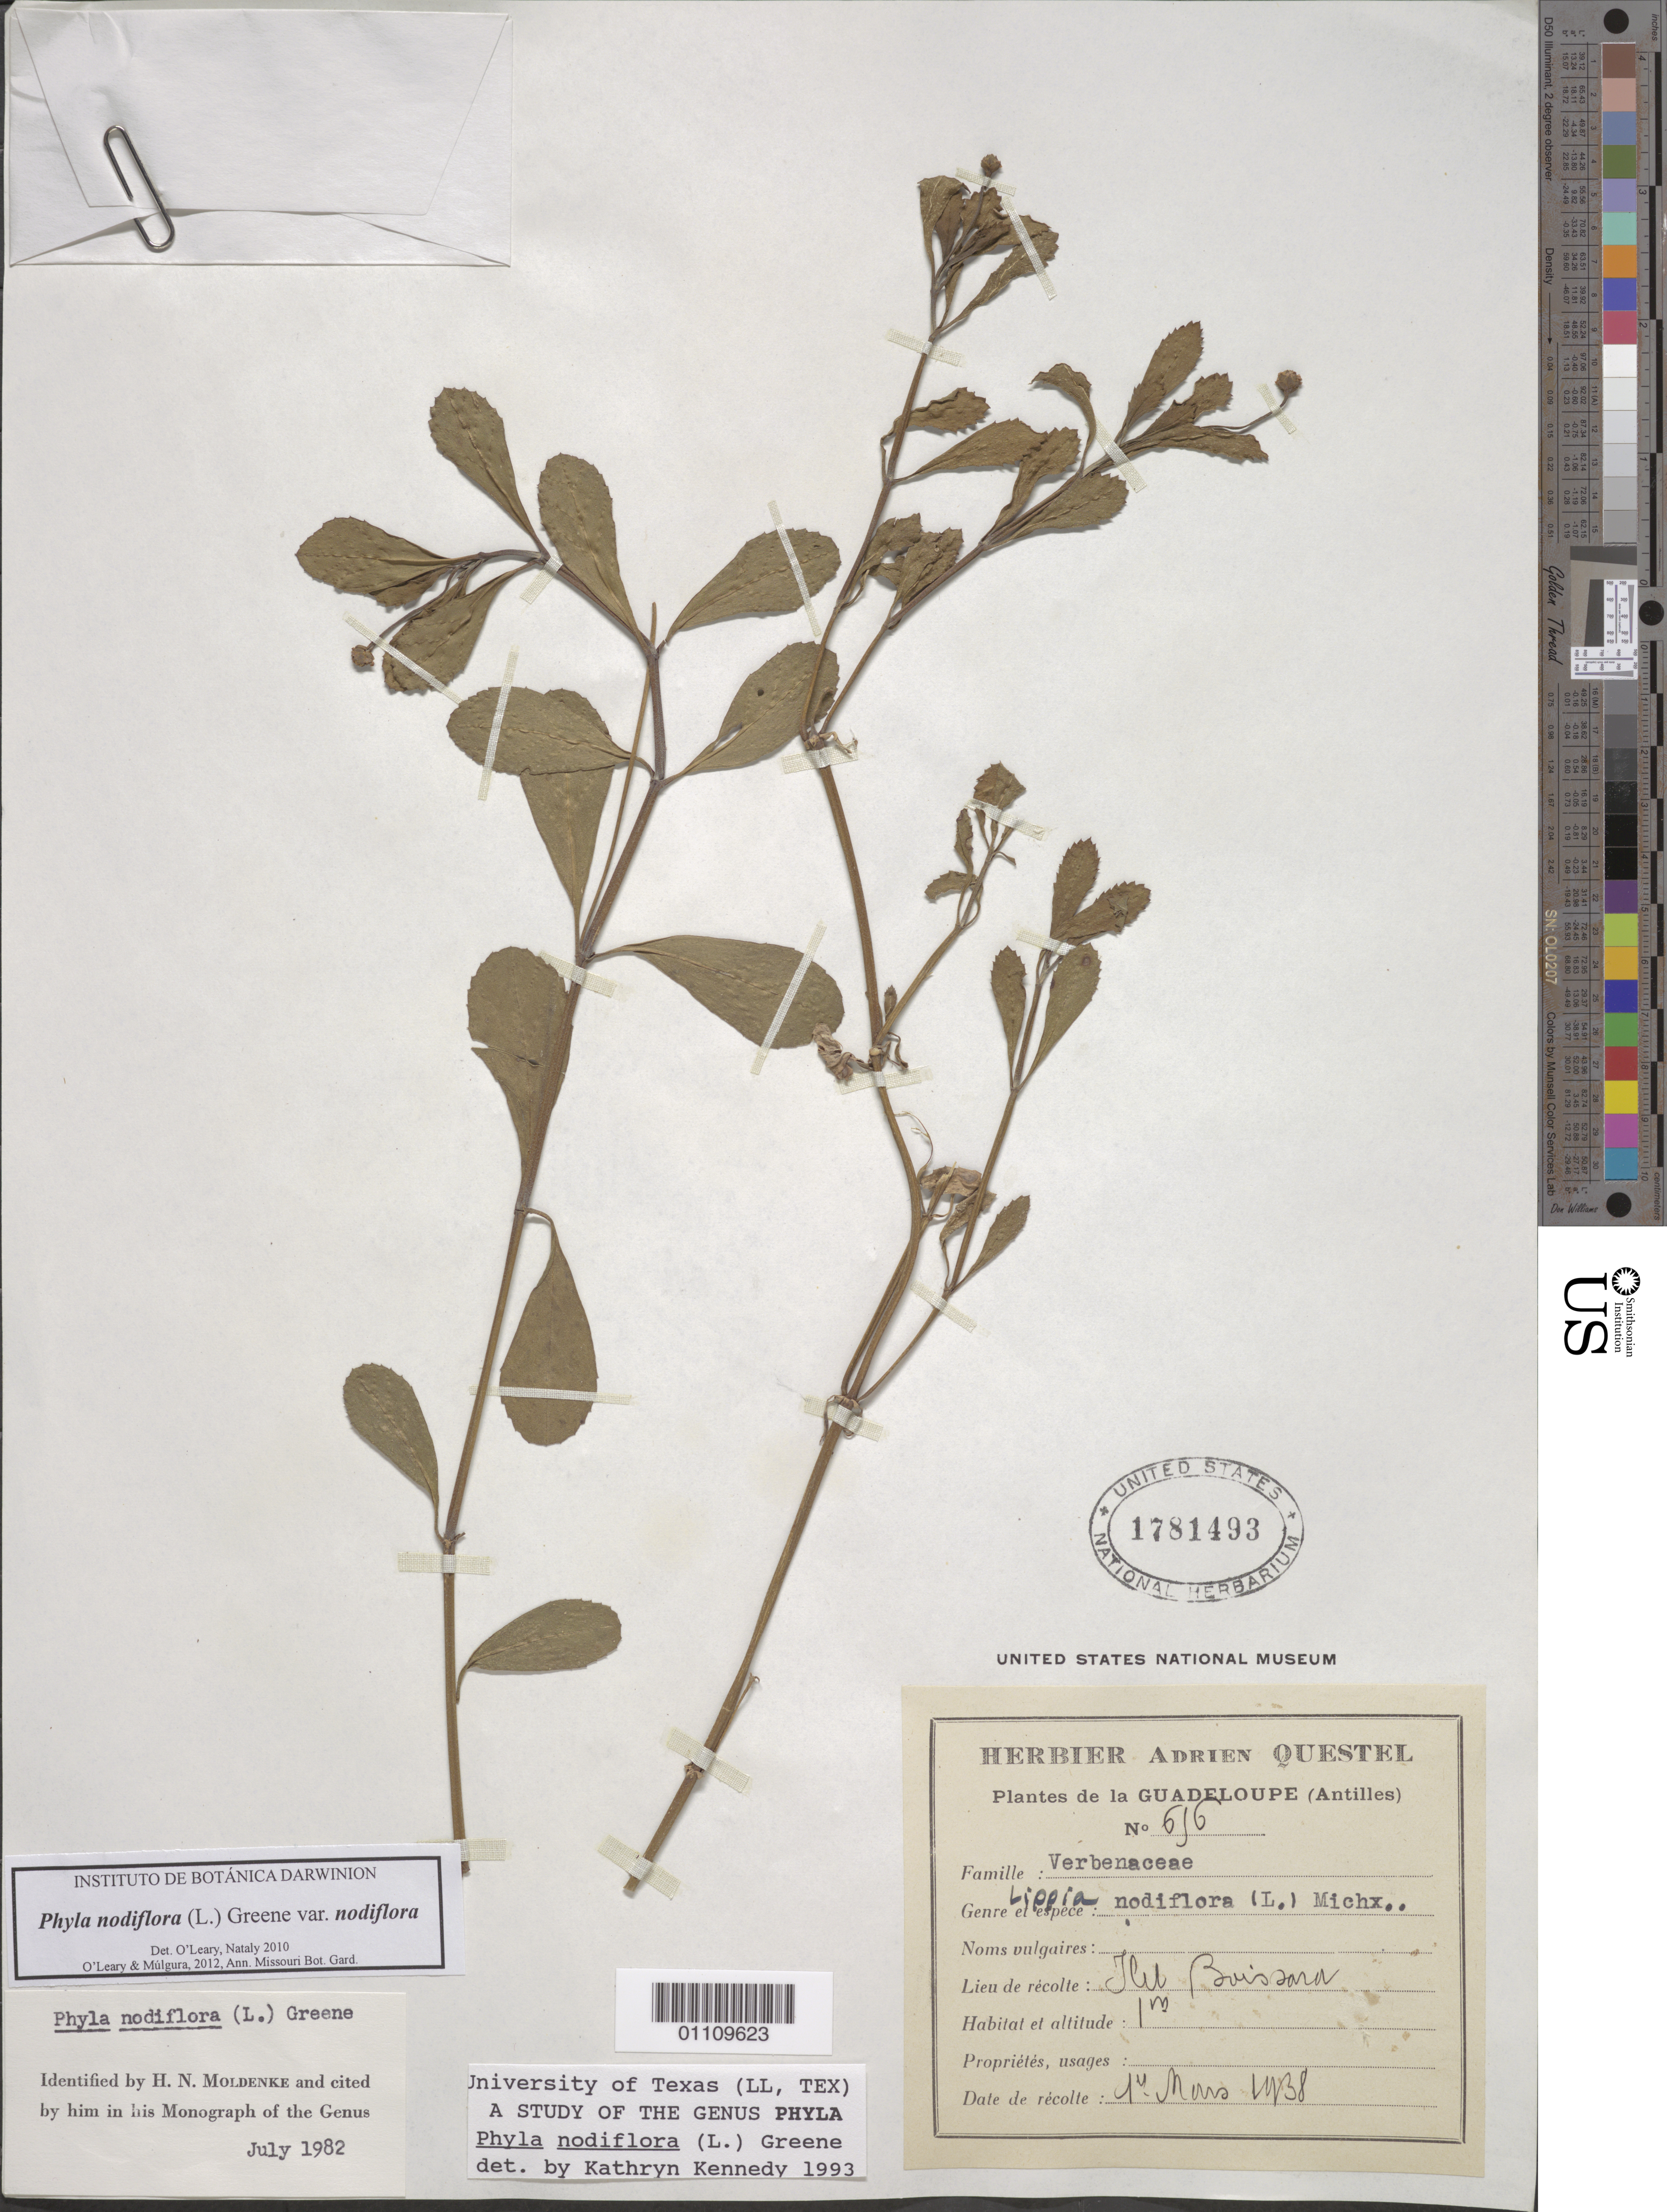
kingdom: Plantae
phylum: Tracheophyta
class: Magnoliopsida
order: Lamiales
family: Verbenaceae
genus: Phyla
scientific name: Phyla nodiflora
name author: (L.) Greene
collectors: A. Questel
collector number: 616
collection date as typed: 01 Mar 1938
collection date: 1938-03-01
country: Guadeloupe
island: Basse Terre [Guadeloupe]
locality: Ilet Boissard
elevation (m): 1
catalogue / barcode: US 1781493